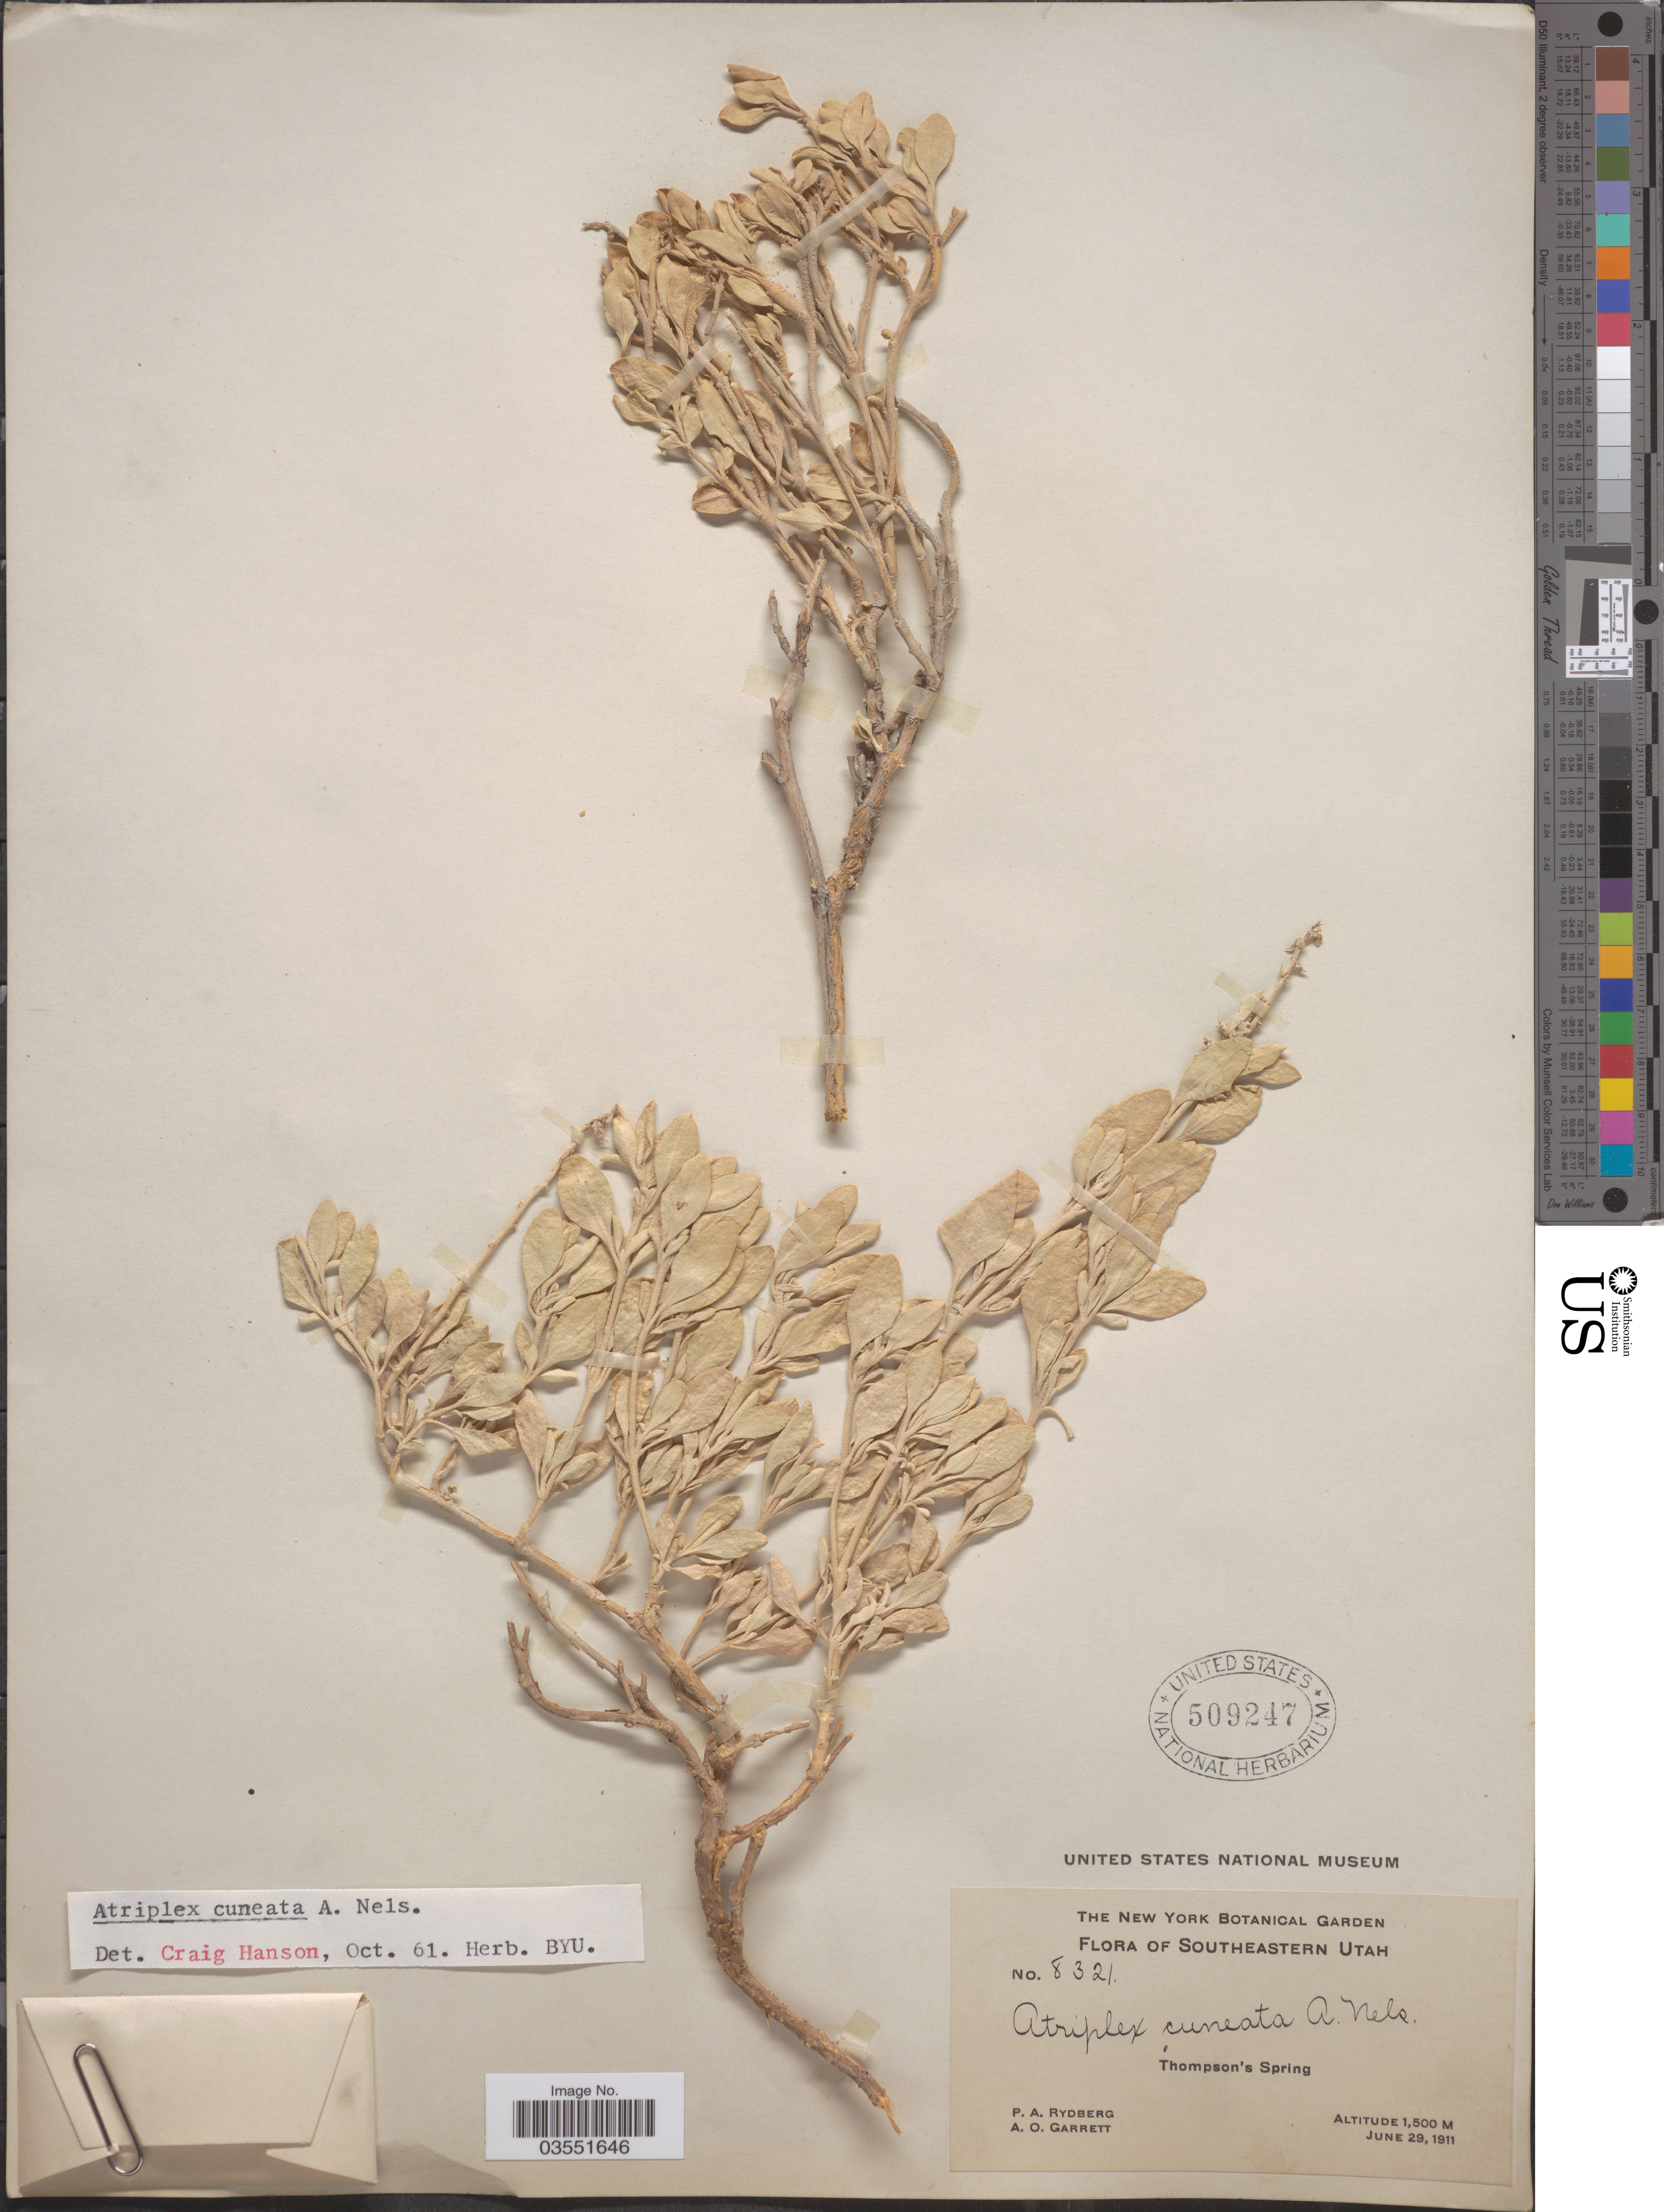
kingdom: Plantae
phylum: Tracheophyta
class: Magnoliopsida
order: Caryophyllales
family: Amaranthaceae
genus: Atriplex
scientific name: Atriplex cuneata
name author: A. Nelson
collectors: P. A. Rydberg & A. O. Garrett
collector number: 8321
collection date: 1911-06-29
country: United States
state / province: Utah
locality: Southeastern Utah. Thompson's Spring.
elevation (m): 1500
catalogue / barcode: US 509247